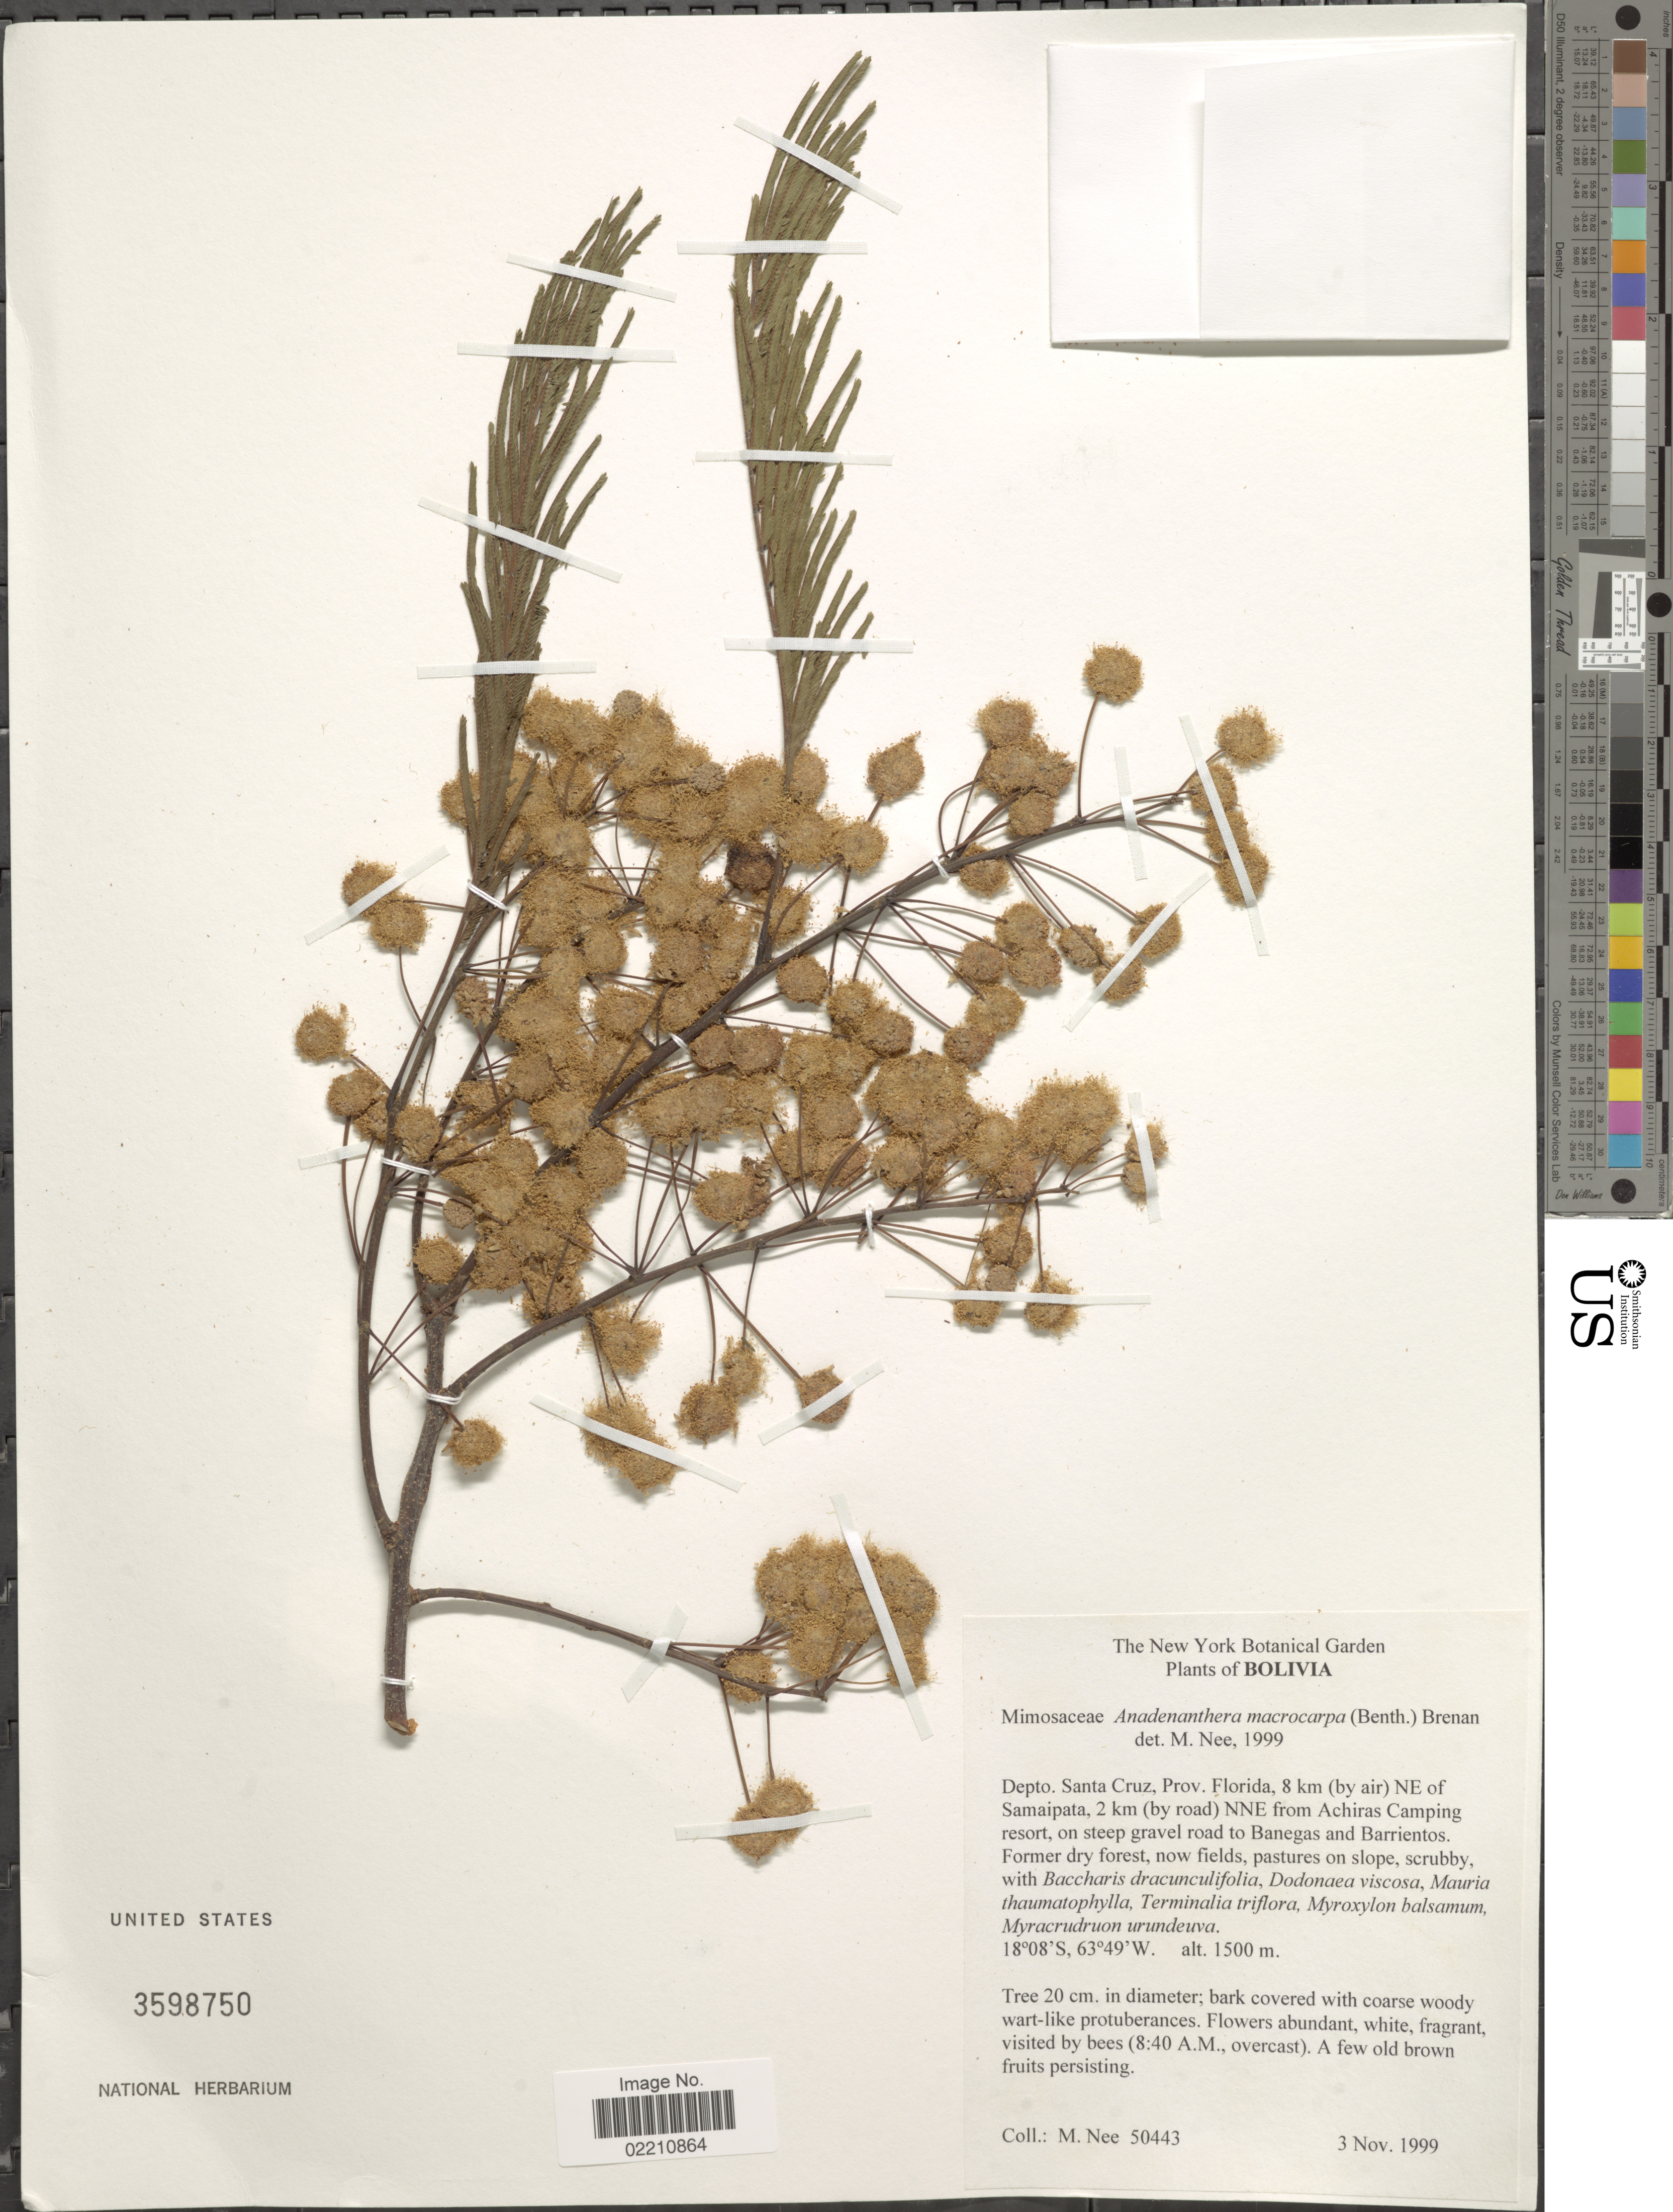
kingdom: Plantae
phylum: Tracheophyta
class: Magnoliopsida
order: Fabales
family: Fabaceae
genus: Anadenanthera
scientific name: Anadenanthera macrocarpa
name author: (Benth.) Brenan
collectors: M. Nee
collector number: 50443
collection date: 1999-11-03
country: Bolivia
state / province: Santa Cruz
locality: Prov. Florida, 8 km (by air) NE of Samaipata, 2 km (by road) NNE from Achiras Camping resort, on steep gravel road to Banegas and Barrientos, former dry forest, now fields, pastures on slope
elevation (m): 1500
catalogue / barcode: US 3598750